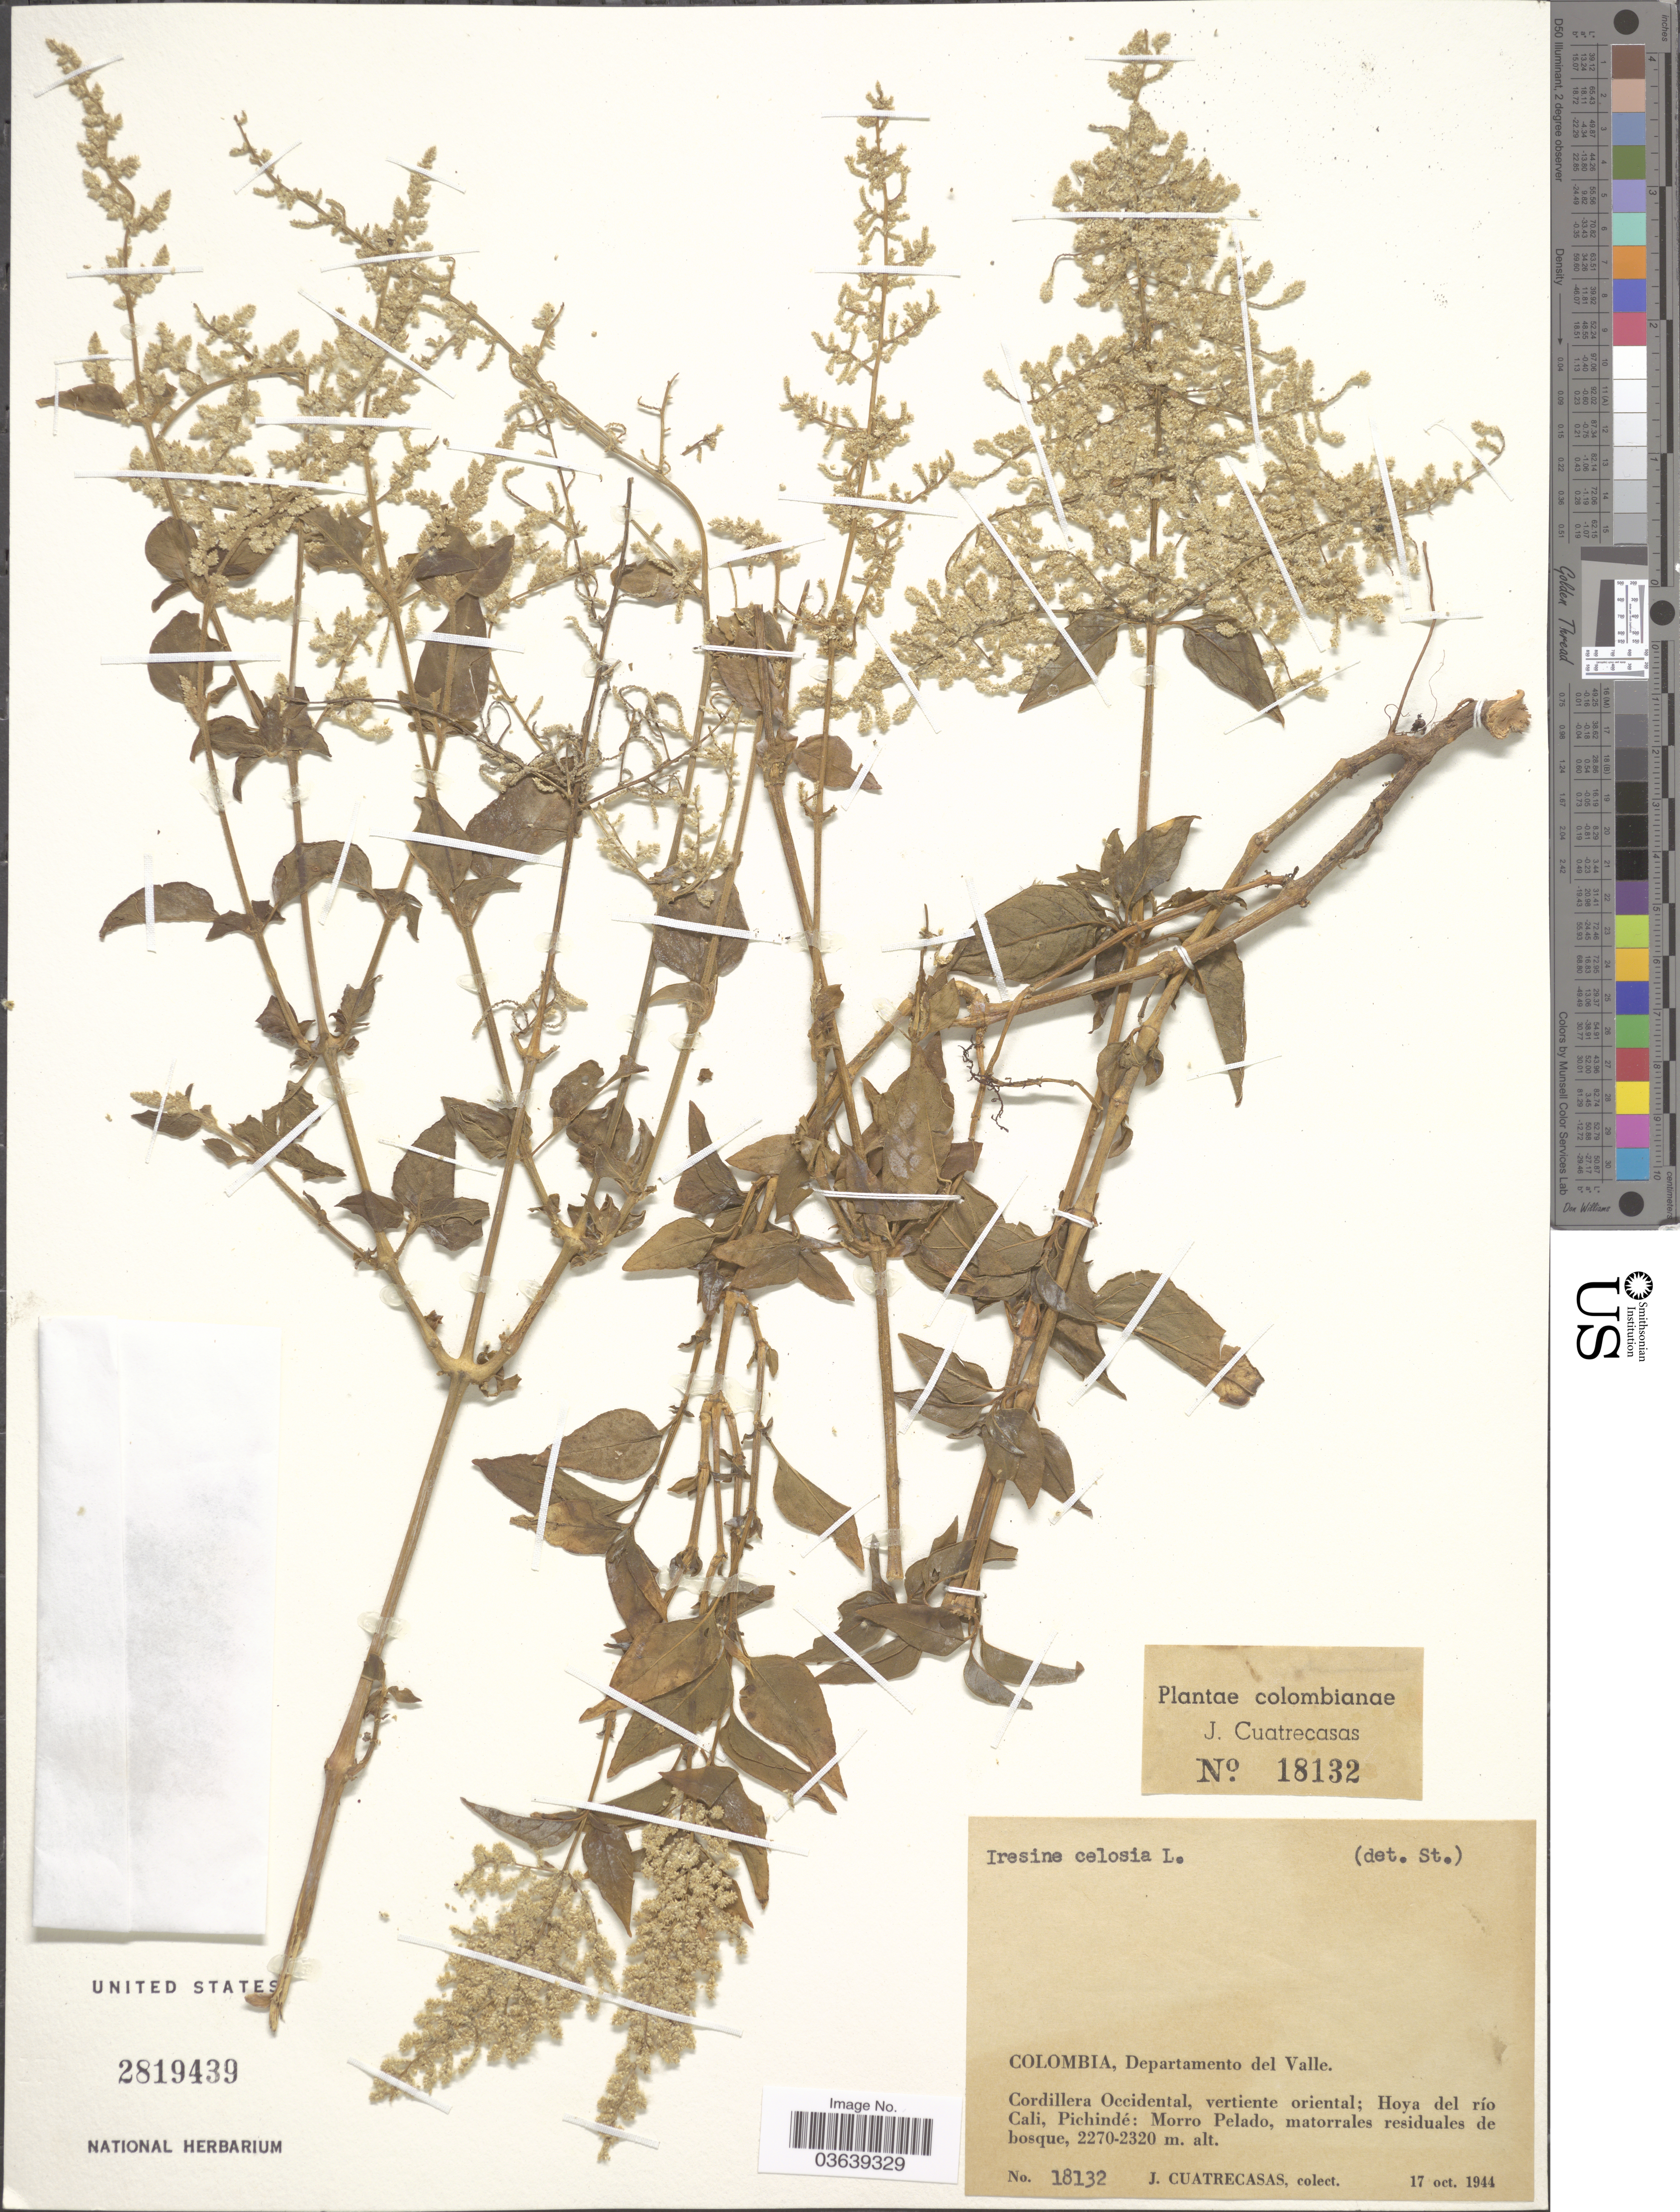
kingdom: Plantae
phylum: Tracheophyta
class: Magnoliopsida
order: Caryophyllales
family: Amaranthaceae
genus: Iresine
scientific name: Iresine celosia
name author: L.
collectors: J. Cuatrecasas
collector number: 18132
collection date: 1944-10-17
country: Colombia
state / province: Valle del Cauca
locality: Departamento del Valle. Cordillera Occidental, vertiente oriental: Hoya del río Cali, Pichindé: Morro Pelado.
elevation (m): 2270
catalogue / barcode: US 2819439